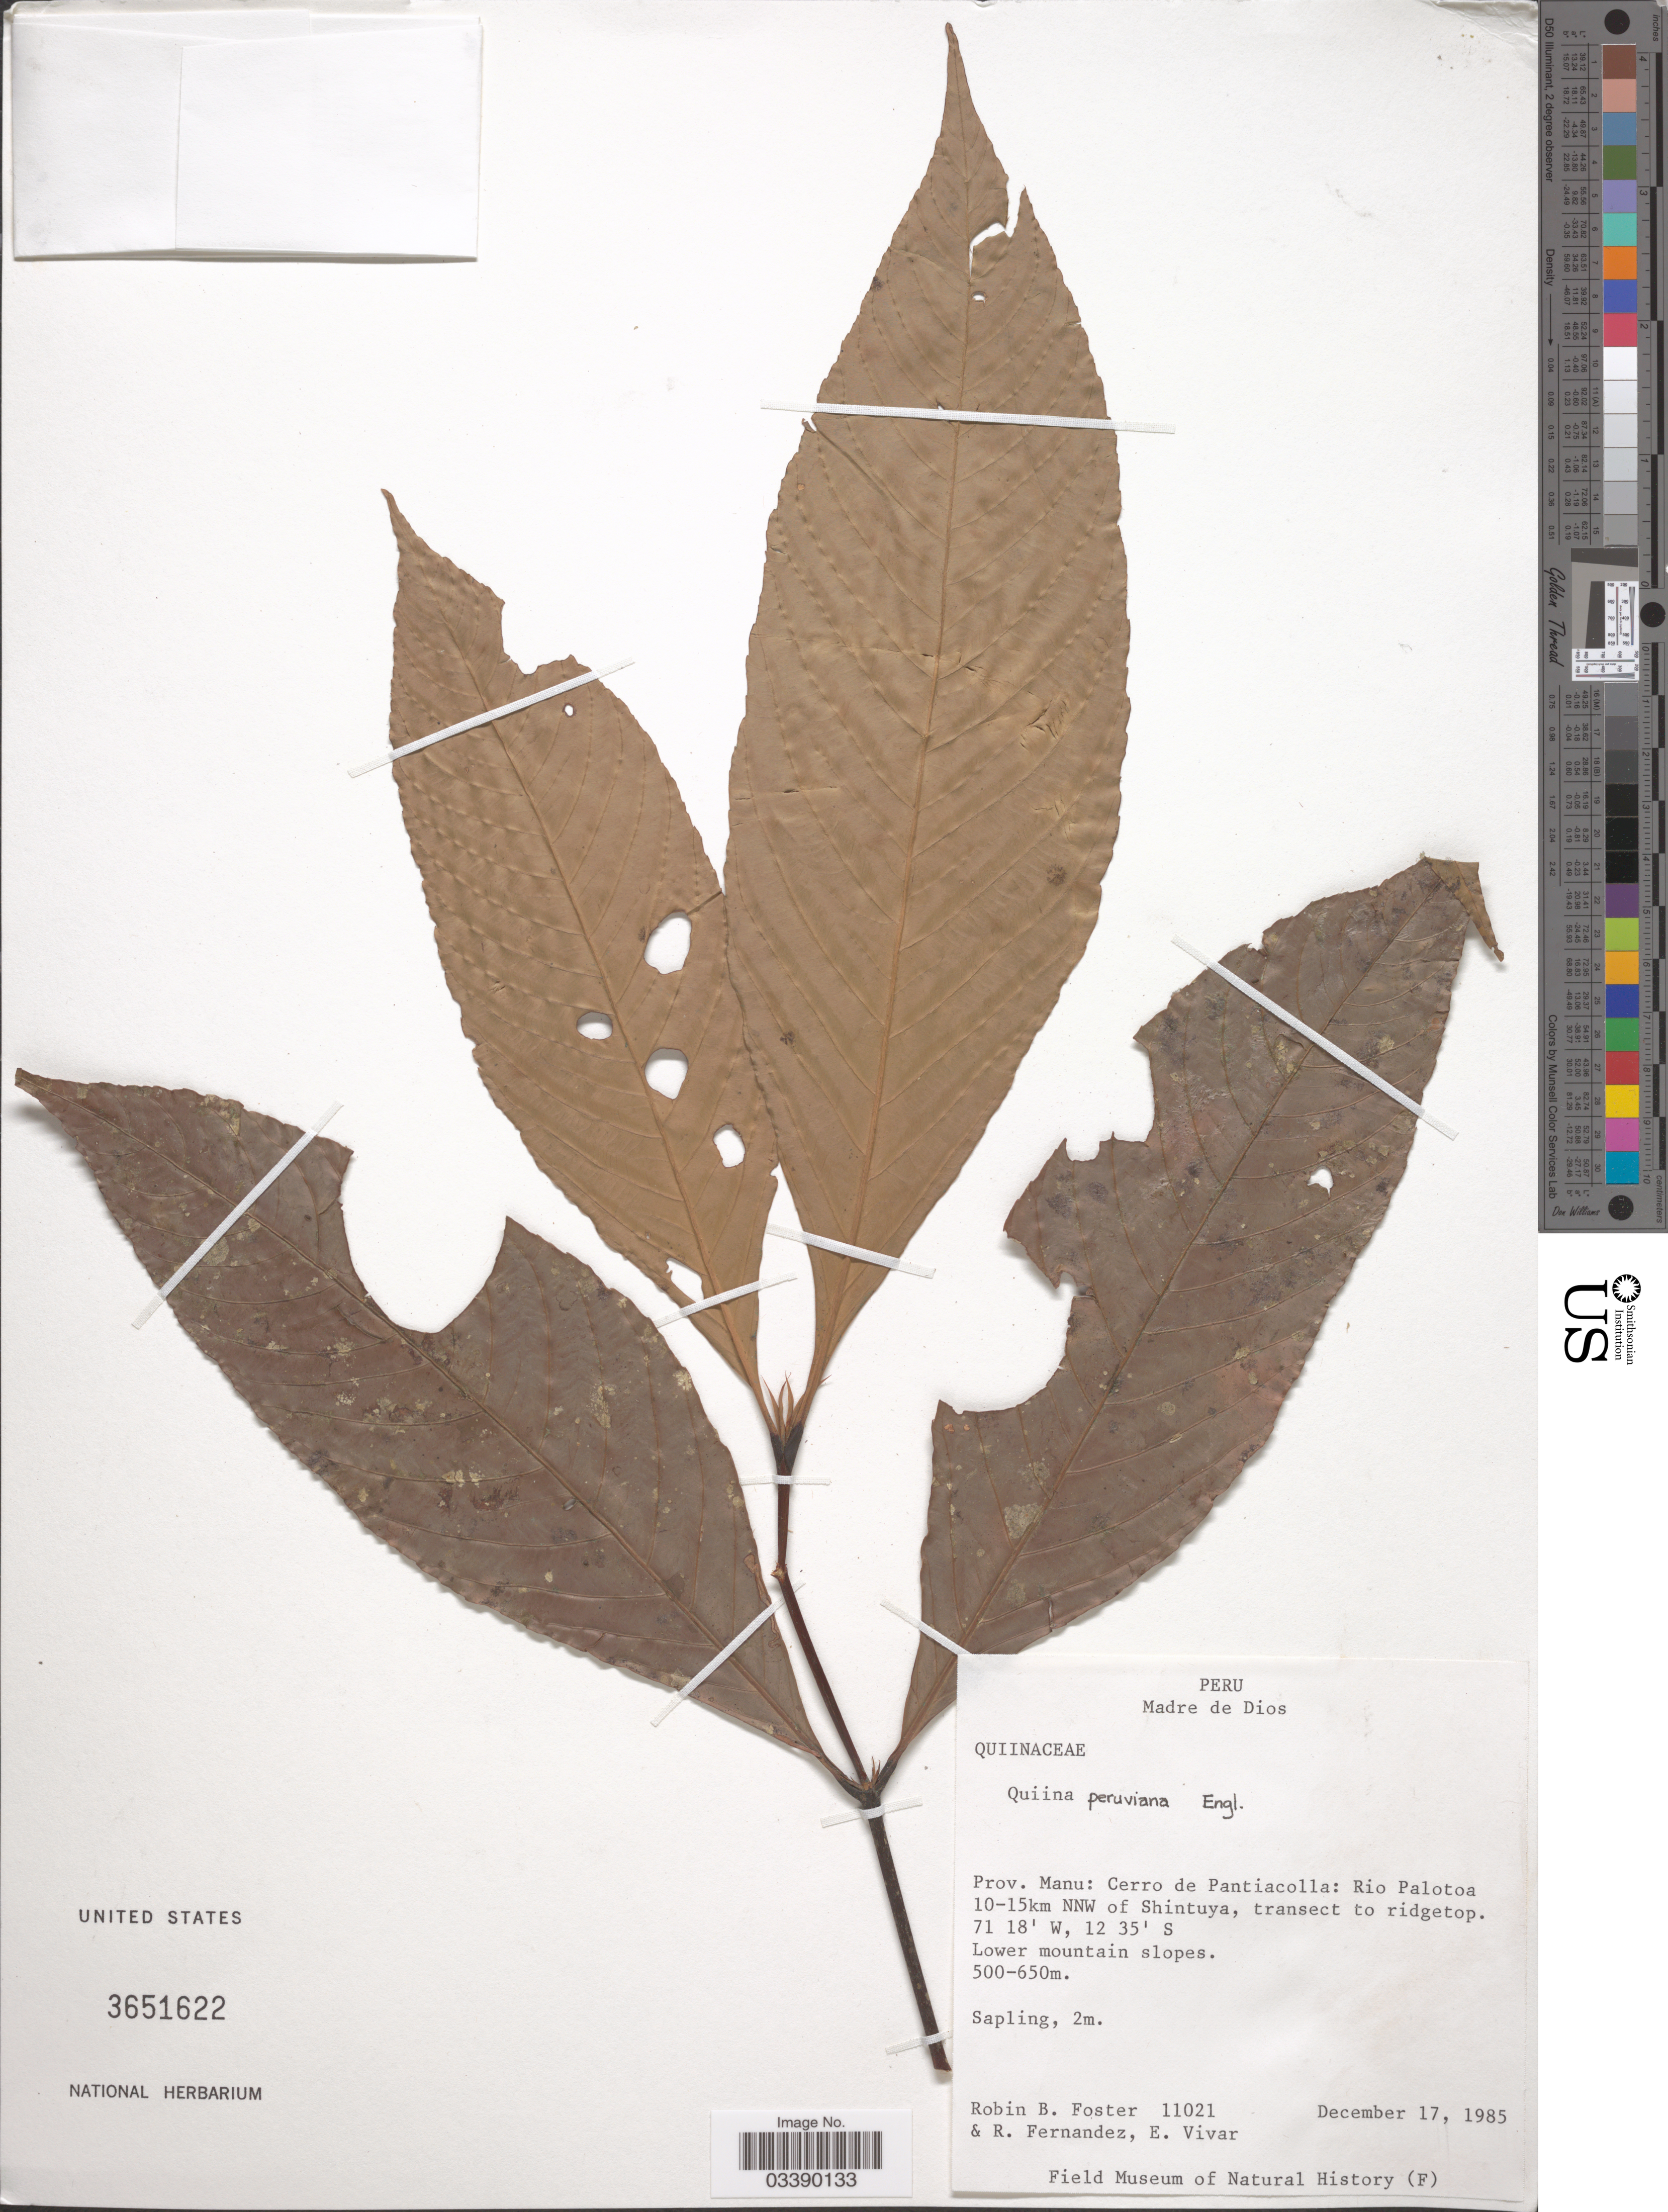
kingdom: Plantae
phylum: Tracheophyta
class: Magnoliopsida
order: Malpighiales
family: Quiinaceae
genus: Quiina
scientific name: Quiina peruviana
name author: Engl.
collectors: R. B. Foster, R. Fernandez & E. Vivar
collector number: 11021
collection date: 1985-12-17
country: Peru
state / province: Madre de Dios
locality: Prov. Manu: Cerro de Pantiacolla: Rio Palotoa 10-15km NNW of Shintuya, transect to ridgetop. Lower mountain slopes.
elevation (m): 500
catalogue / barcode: US 3651622